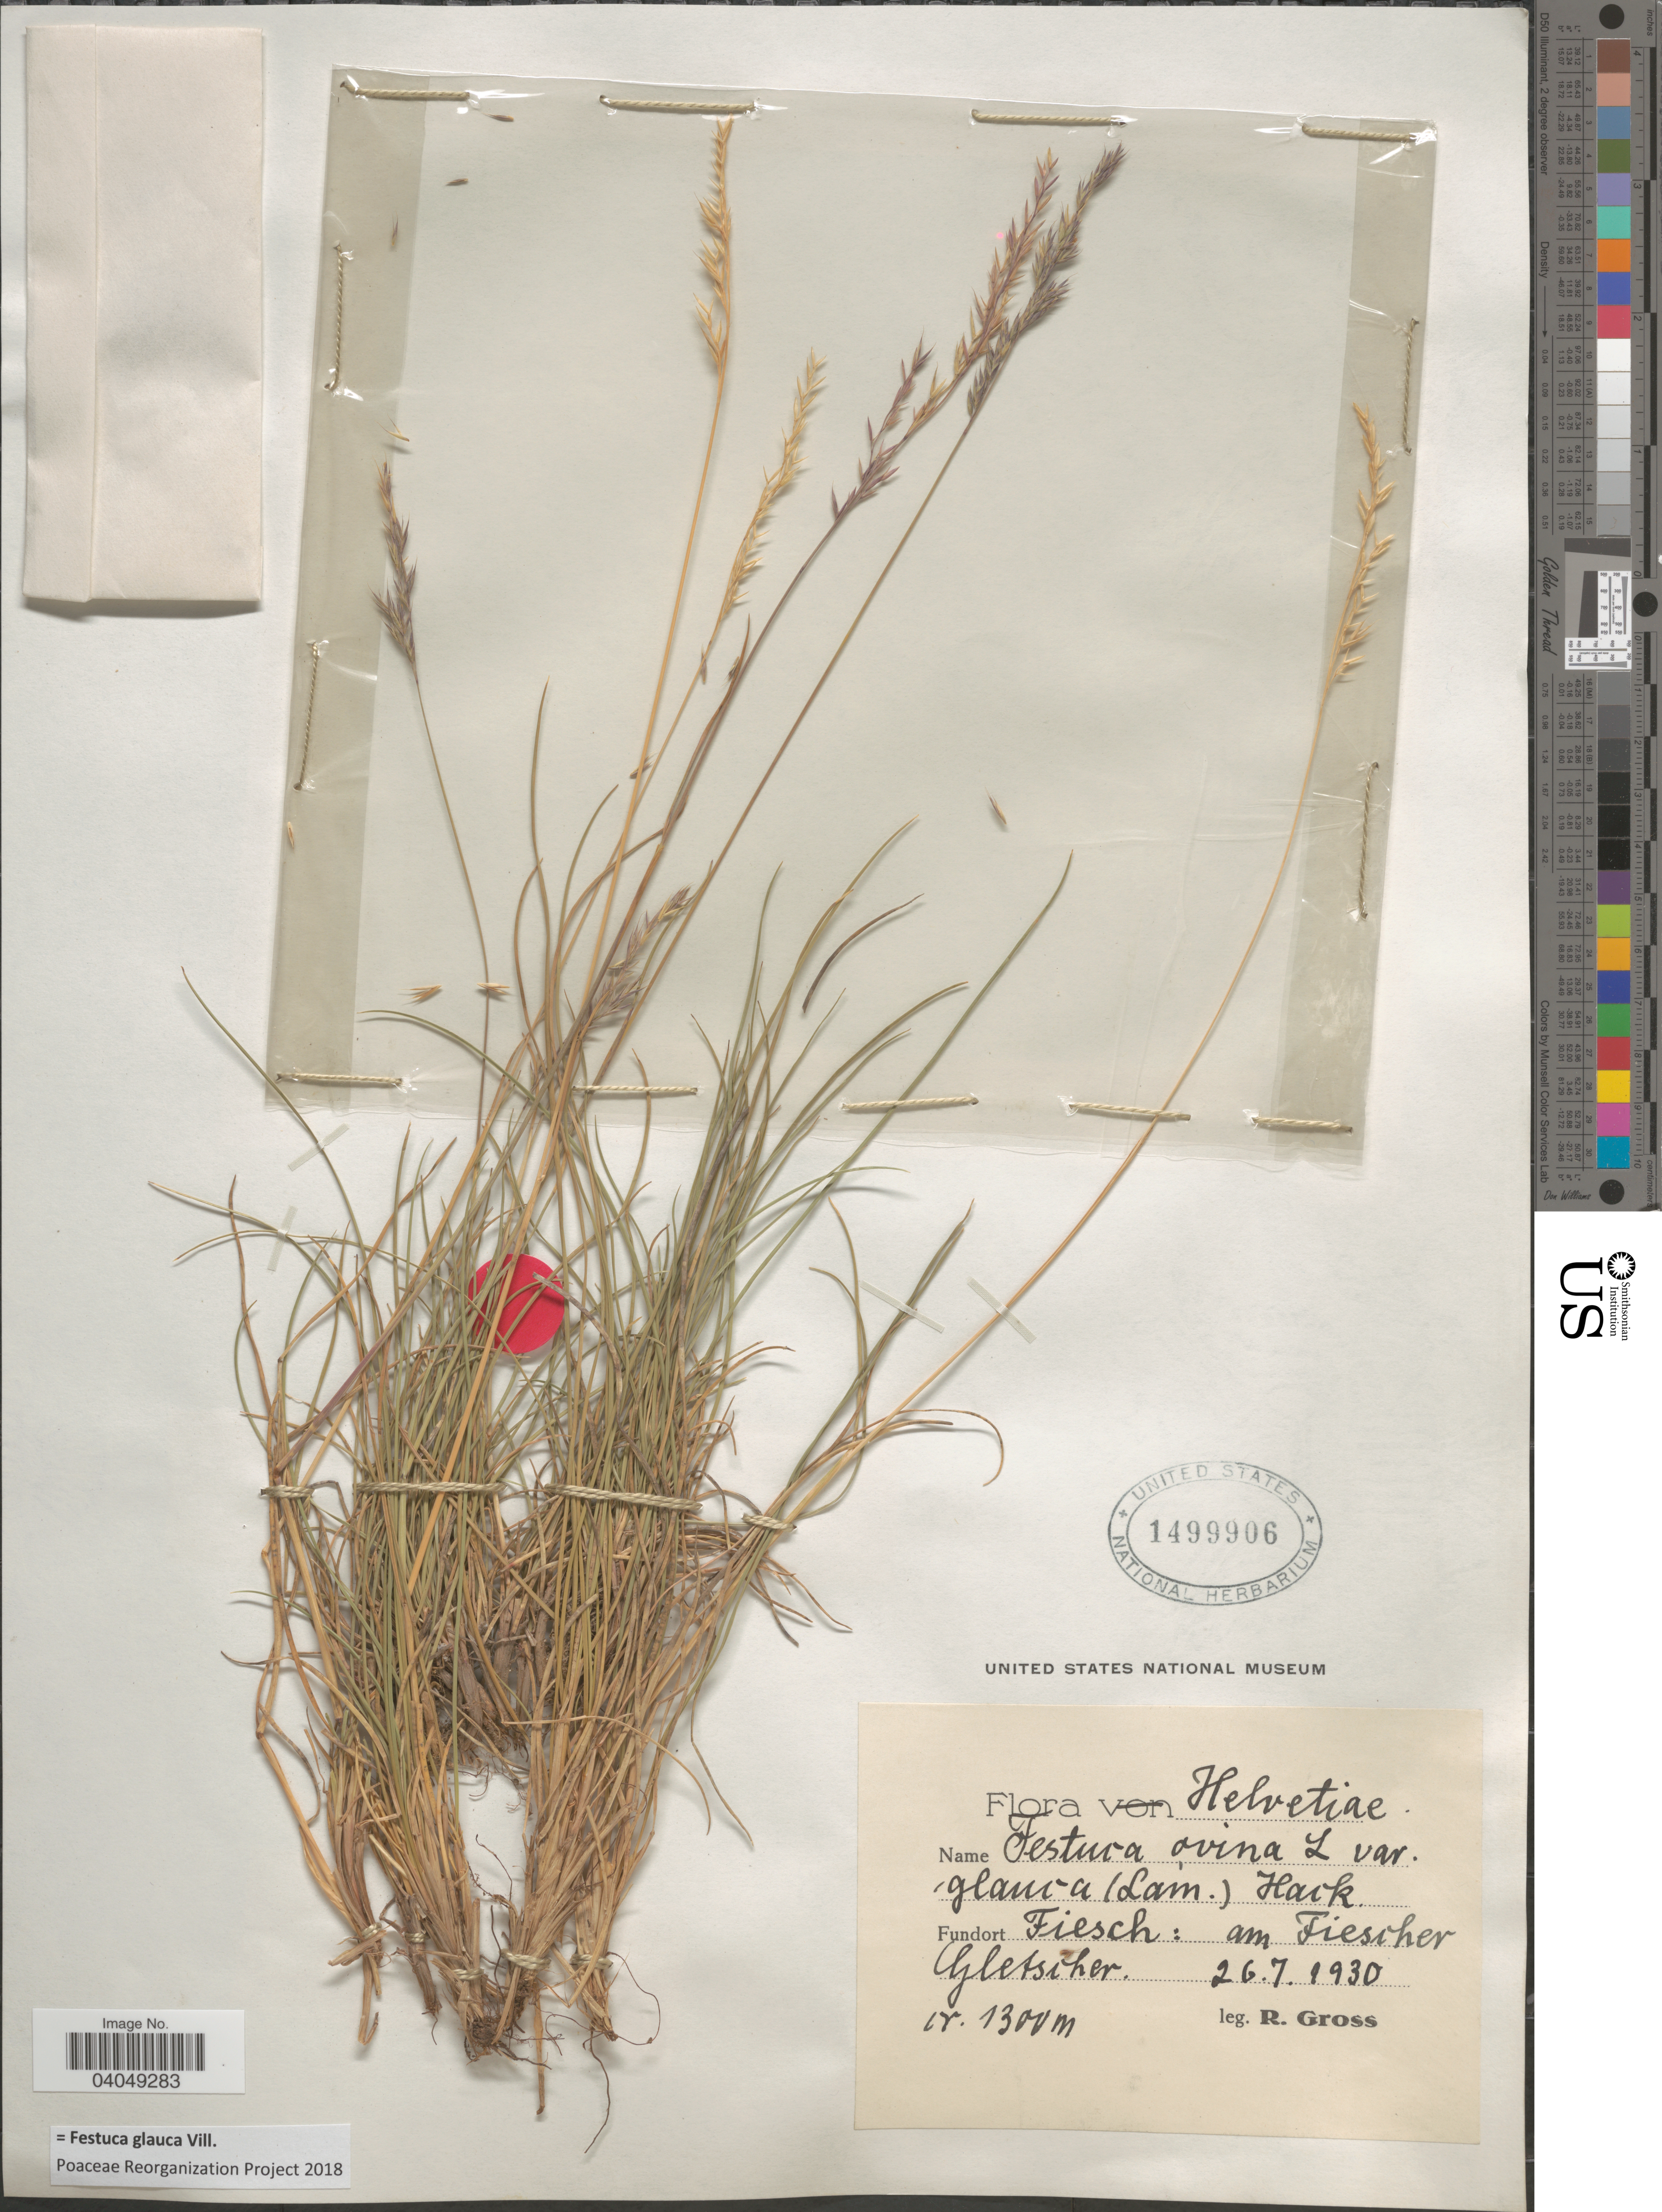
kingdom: Plantae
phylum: Tracheophyta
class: Liliopsida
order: Poales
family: Poaceae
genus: Festuca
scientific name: Festuca glauca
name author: Vill.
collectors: R. Gross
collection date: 1930-07-26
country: Switzerland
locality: Helvetiae. Fiesch: am Fiescher Gletscher.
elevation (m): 1300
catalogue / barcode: US 1499906